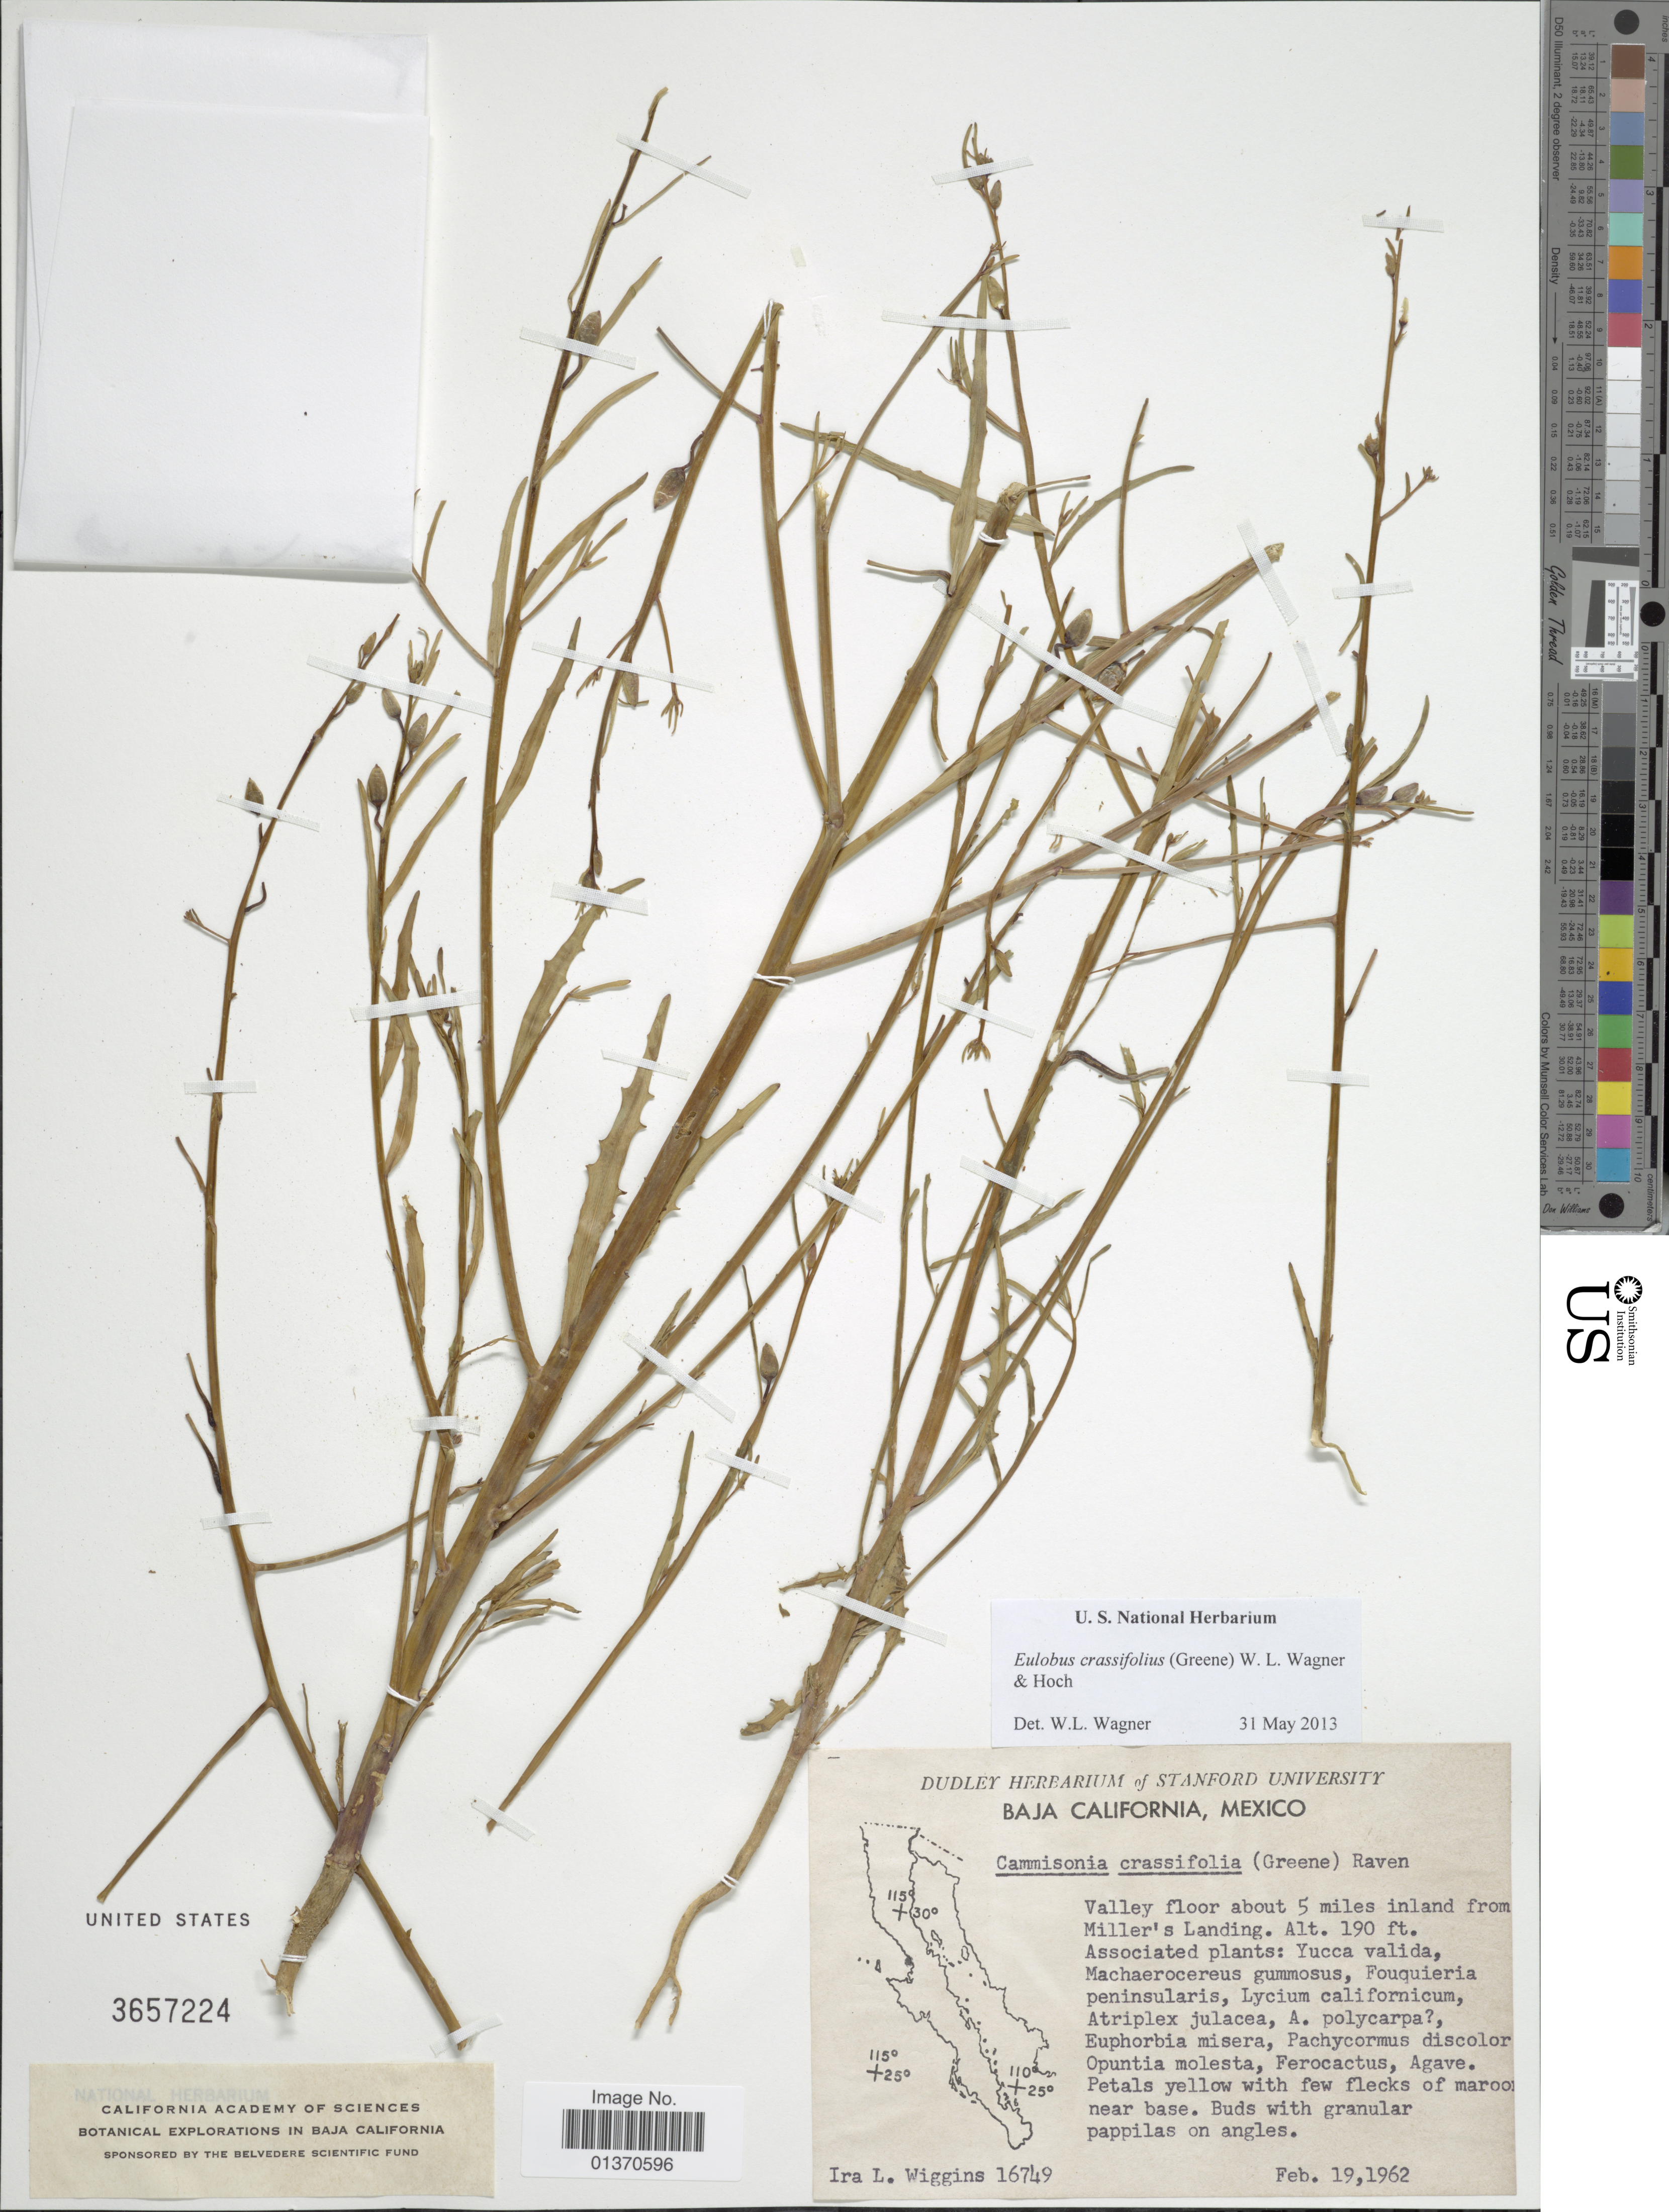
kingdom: Plantae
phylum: Tracheophyta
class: Magnoliopsida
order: Myrtales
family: Onagraceae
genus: Eulobus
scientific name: Eulobus crassifolius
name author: (Greene) W.L. Wagner & Hoch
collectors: I. L. Wiggins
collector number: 16749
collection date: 1962-02-19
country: Mexico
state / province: Baja California Norte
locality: Valley floor about 5 miles inland from Miller's Landing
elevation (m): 58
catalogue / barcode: US 3657224